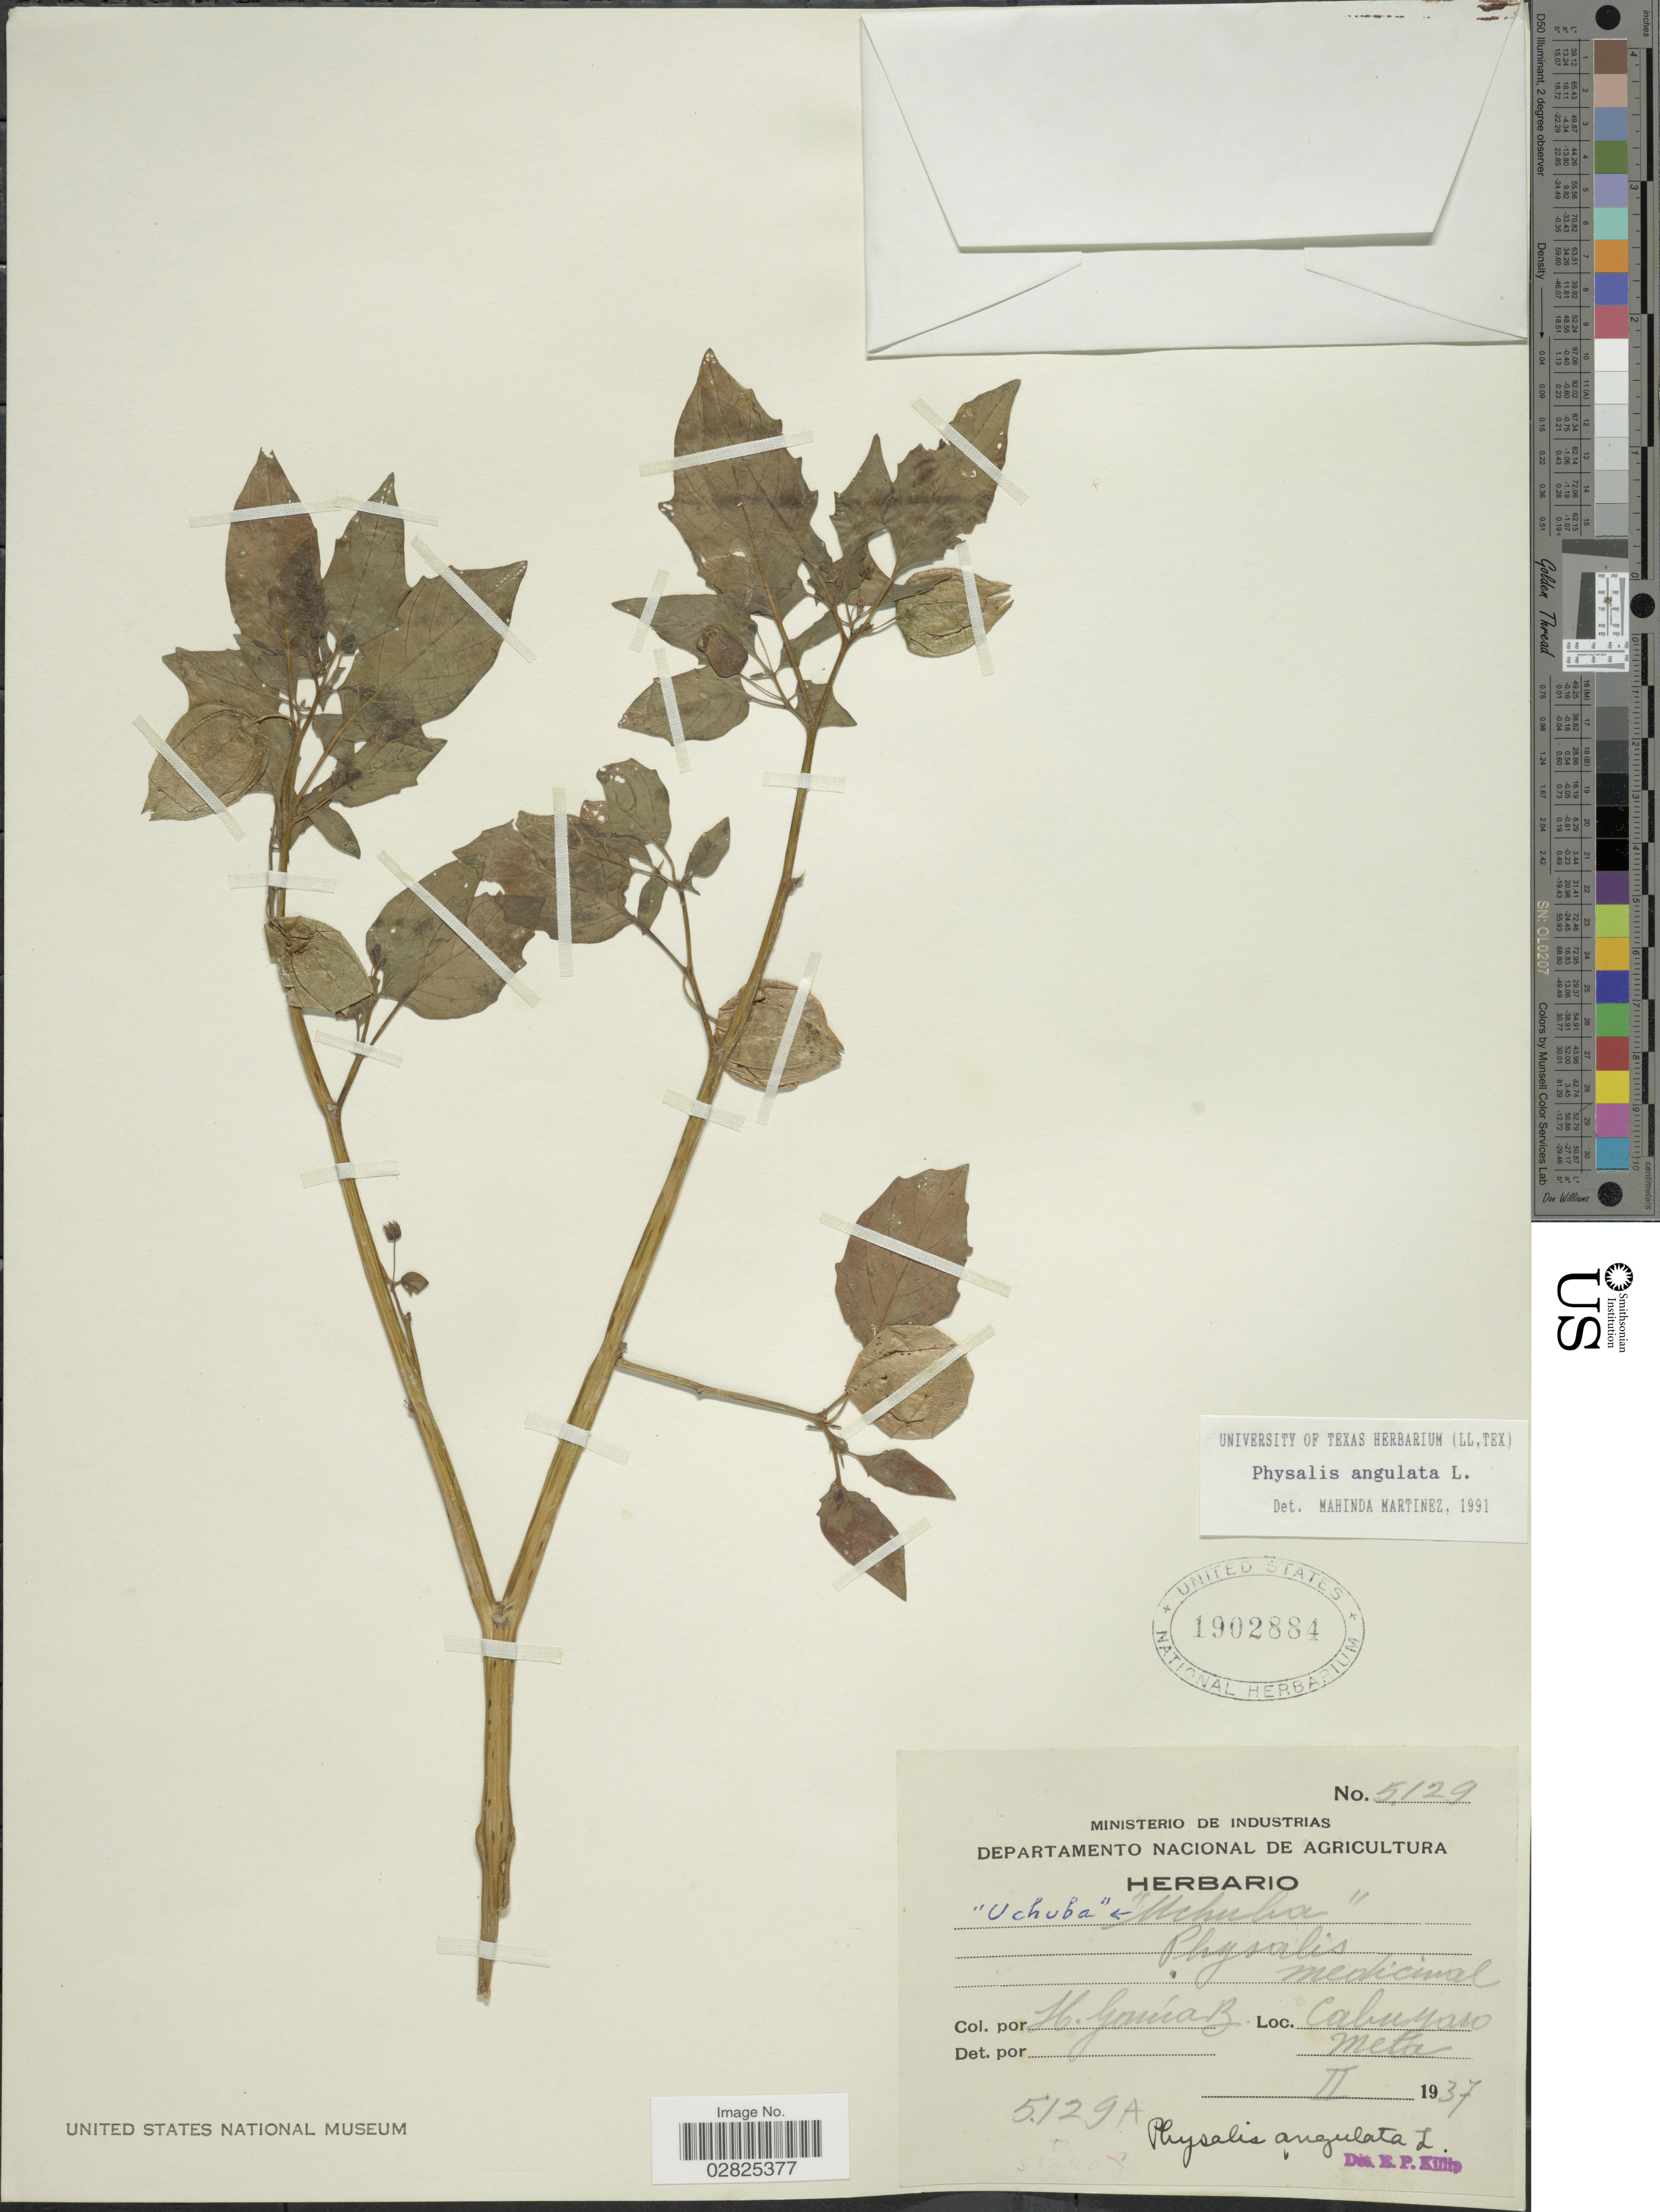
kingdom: Plantae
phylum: Tracheophyta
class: Magnoliopsida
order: Solanales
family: Solanaceae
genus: Physalis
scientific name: Physalis angulata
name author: L.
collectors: H. García Barriga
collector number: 5129A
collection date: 1937-02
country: Colombia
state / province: Meta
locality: Cabuyaro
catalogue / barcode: US 1902884